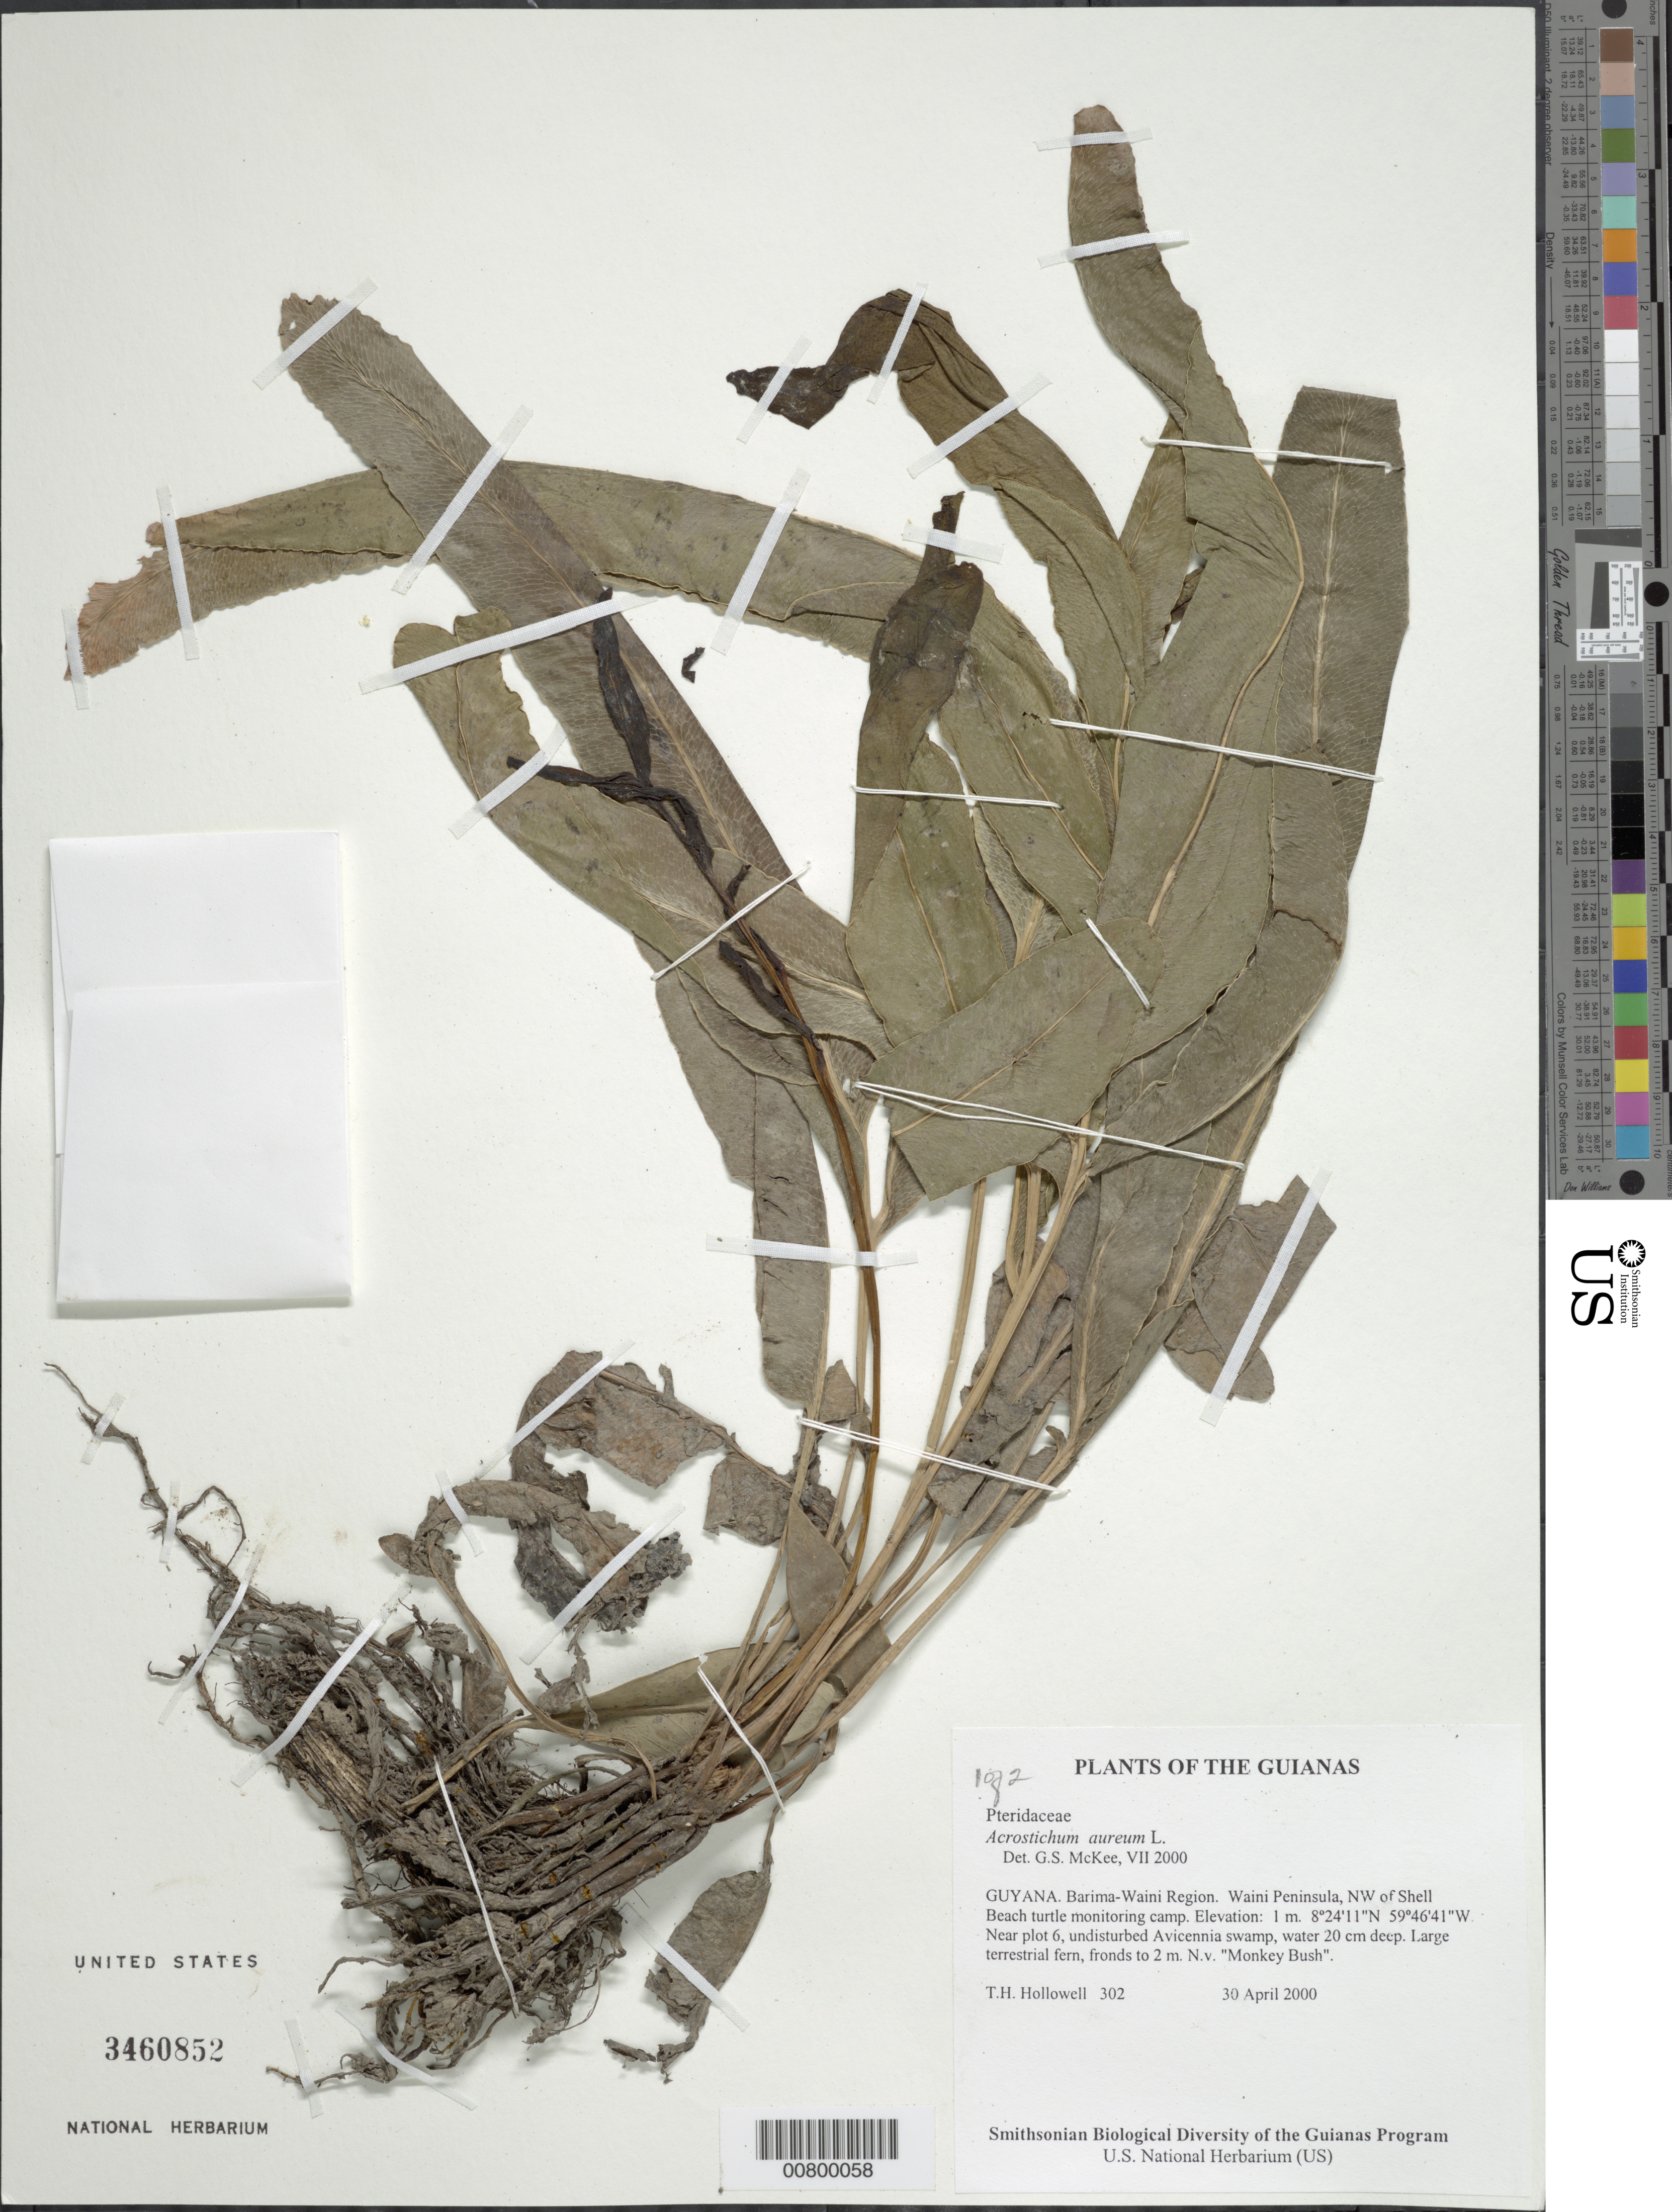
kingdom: Plantae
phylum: Tracheophyta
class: Polypodiopsida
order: Polypodiales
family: Pteridaceae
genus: Acrostichum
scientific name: Acrostichum aureum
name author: L.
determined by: McKee, G. S., (US), NMNH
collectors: T. Hollowell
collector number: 302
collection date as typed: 30 April 2000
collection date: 2000-04-30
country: Guyana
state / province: Barima-Waini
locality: Waini Peninsula, NW of Shell Beach turtle monitoring camp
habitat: Near plot 6, undisturbed Avicennia swamp, water 20 cm deep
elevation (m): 1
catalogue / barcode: US 3460852